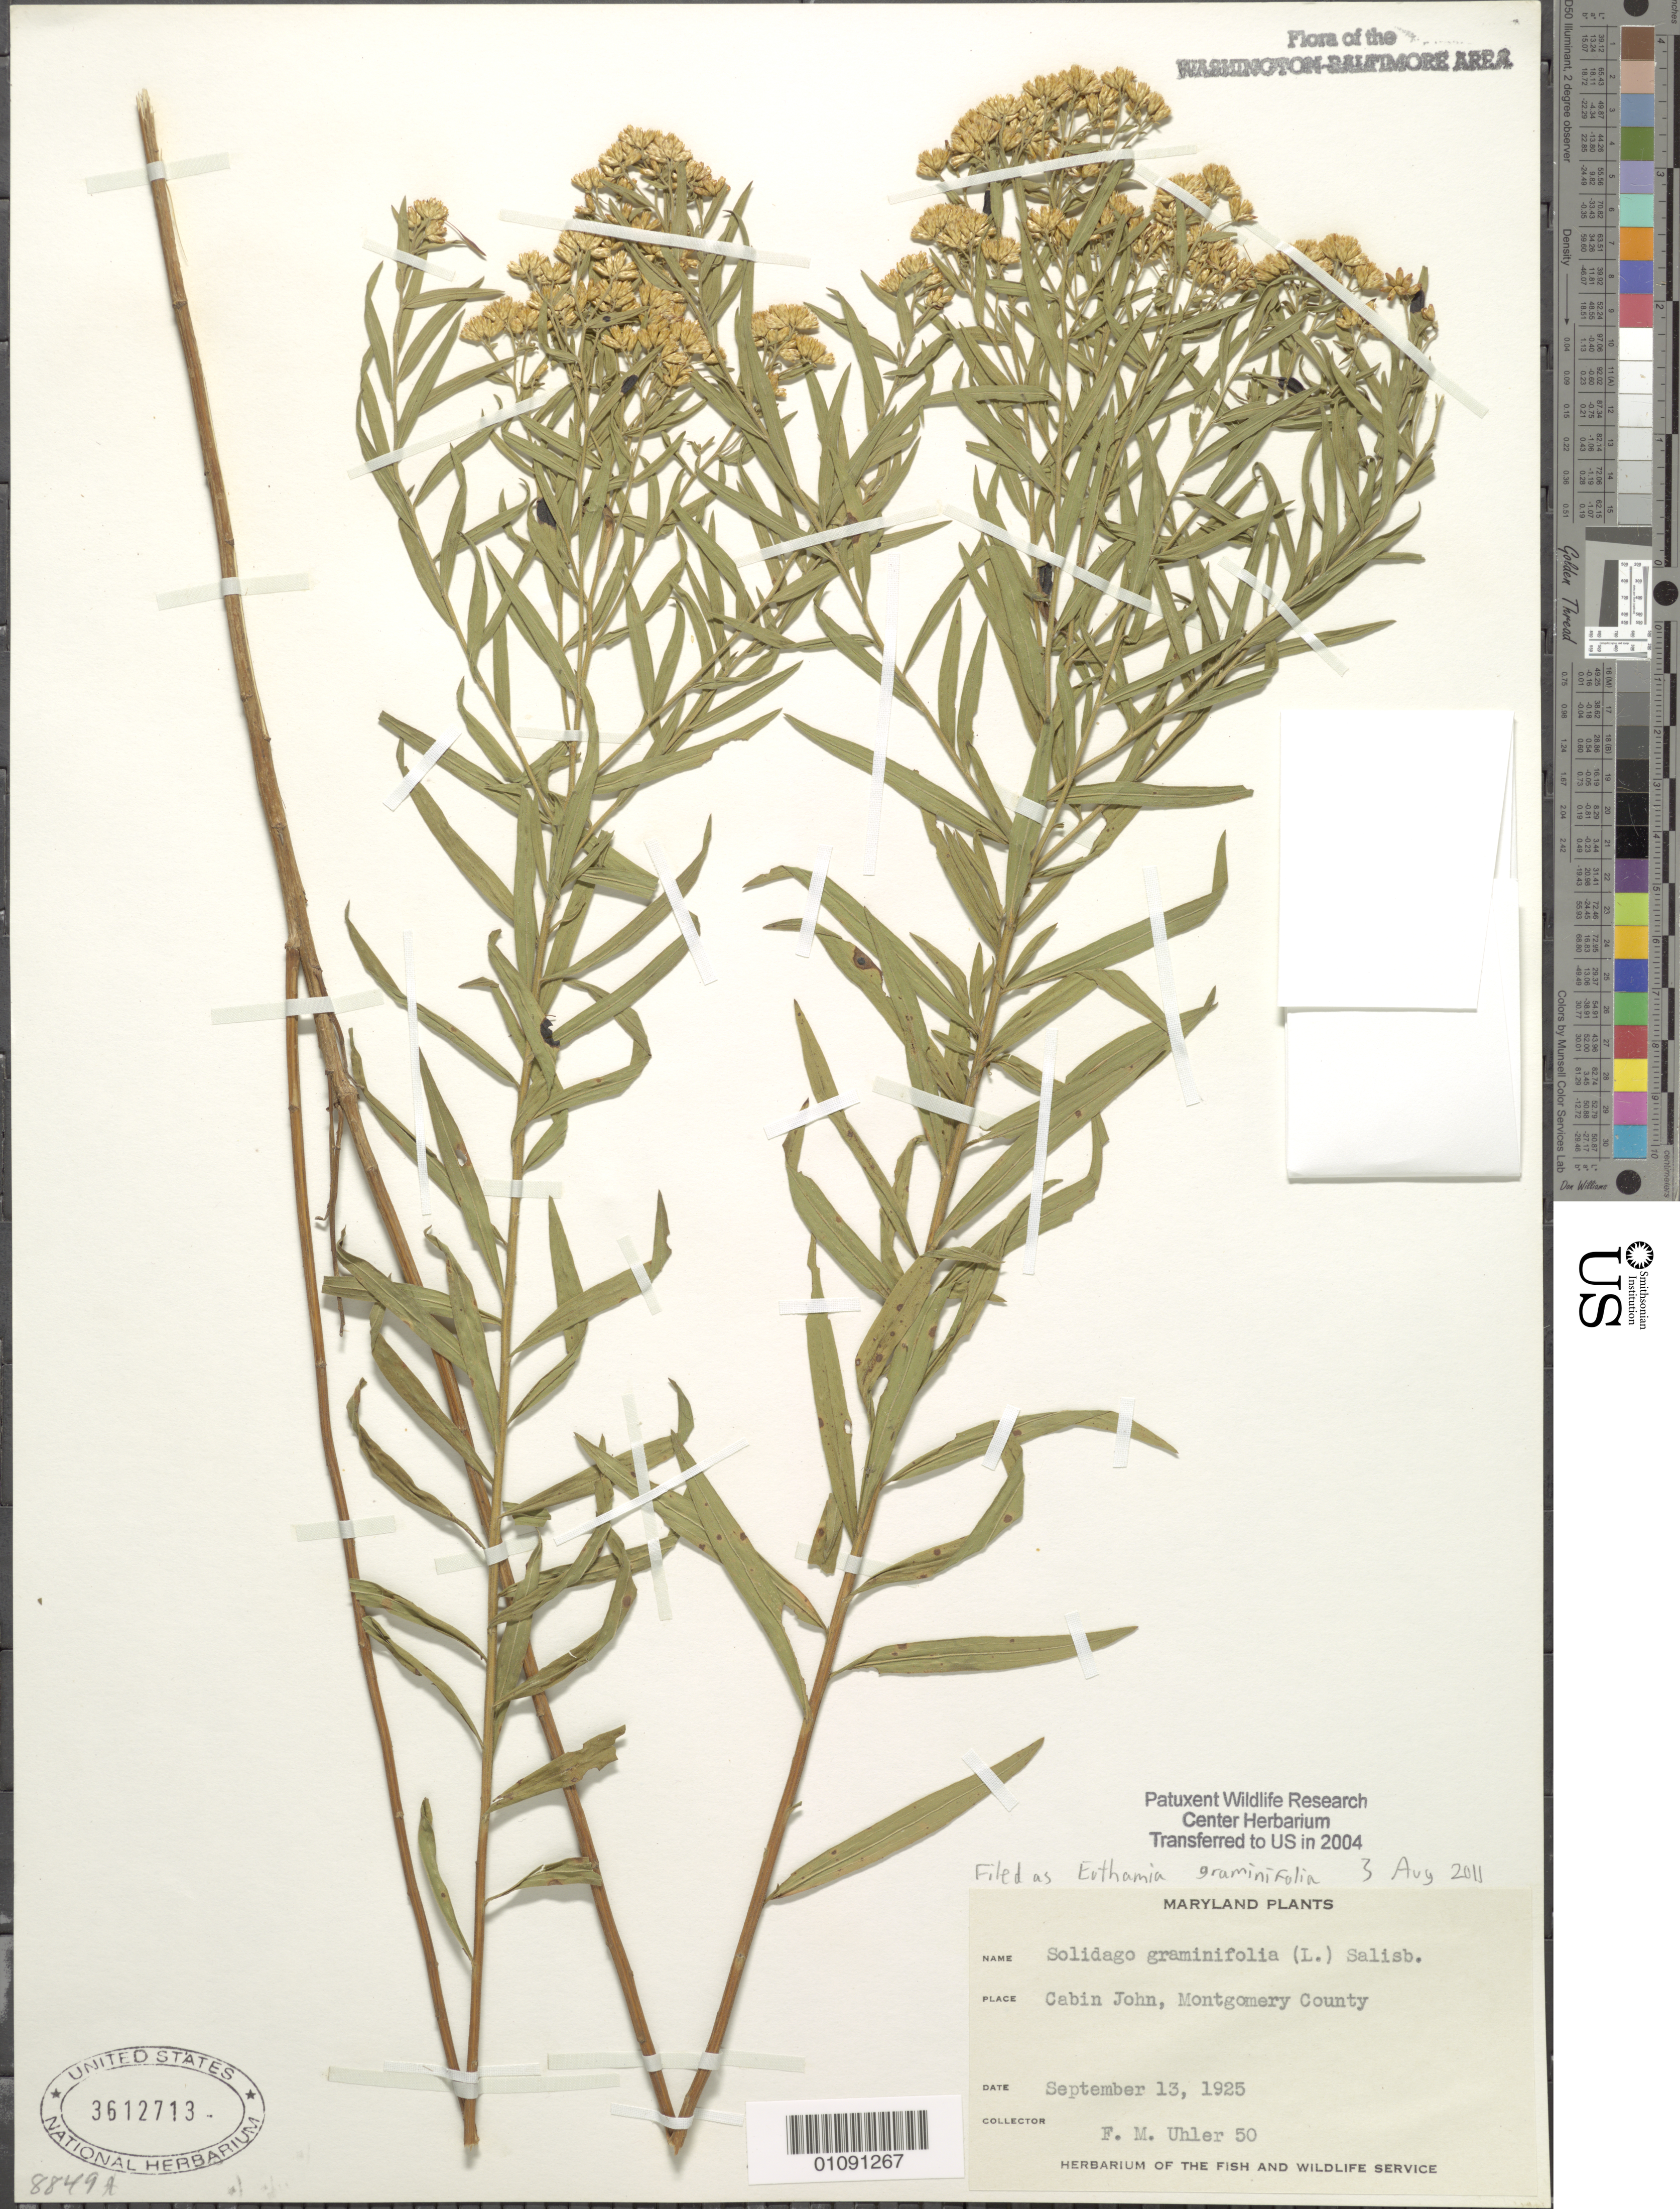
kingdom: Plantae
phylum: Tracheophyta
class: Magnoliopsida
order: Asterales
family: Asteraceae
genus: Euthamia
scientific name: Euthamia graminifolia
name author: (L.) Nutt.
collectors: F. M. Uhler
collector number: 50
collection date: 1925-09-13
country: United States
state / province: Maryland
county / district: Montgomery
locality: Cabin John.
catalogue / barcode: US 3612713